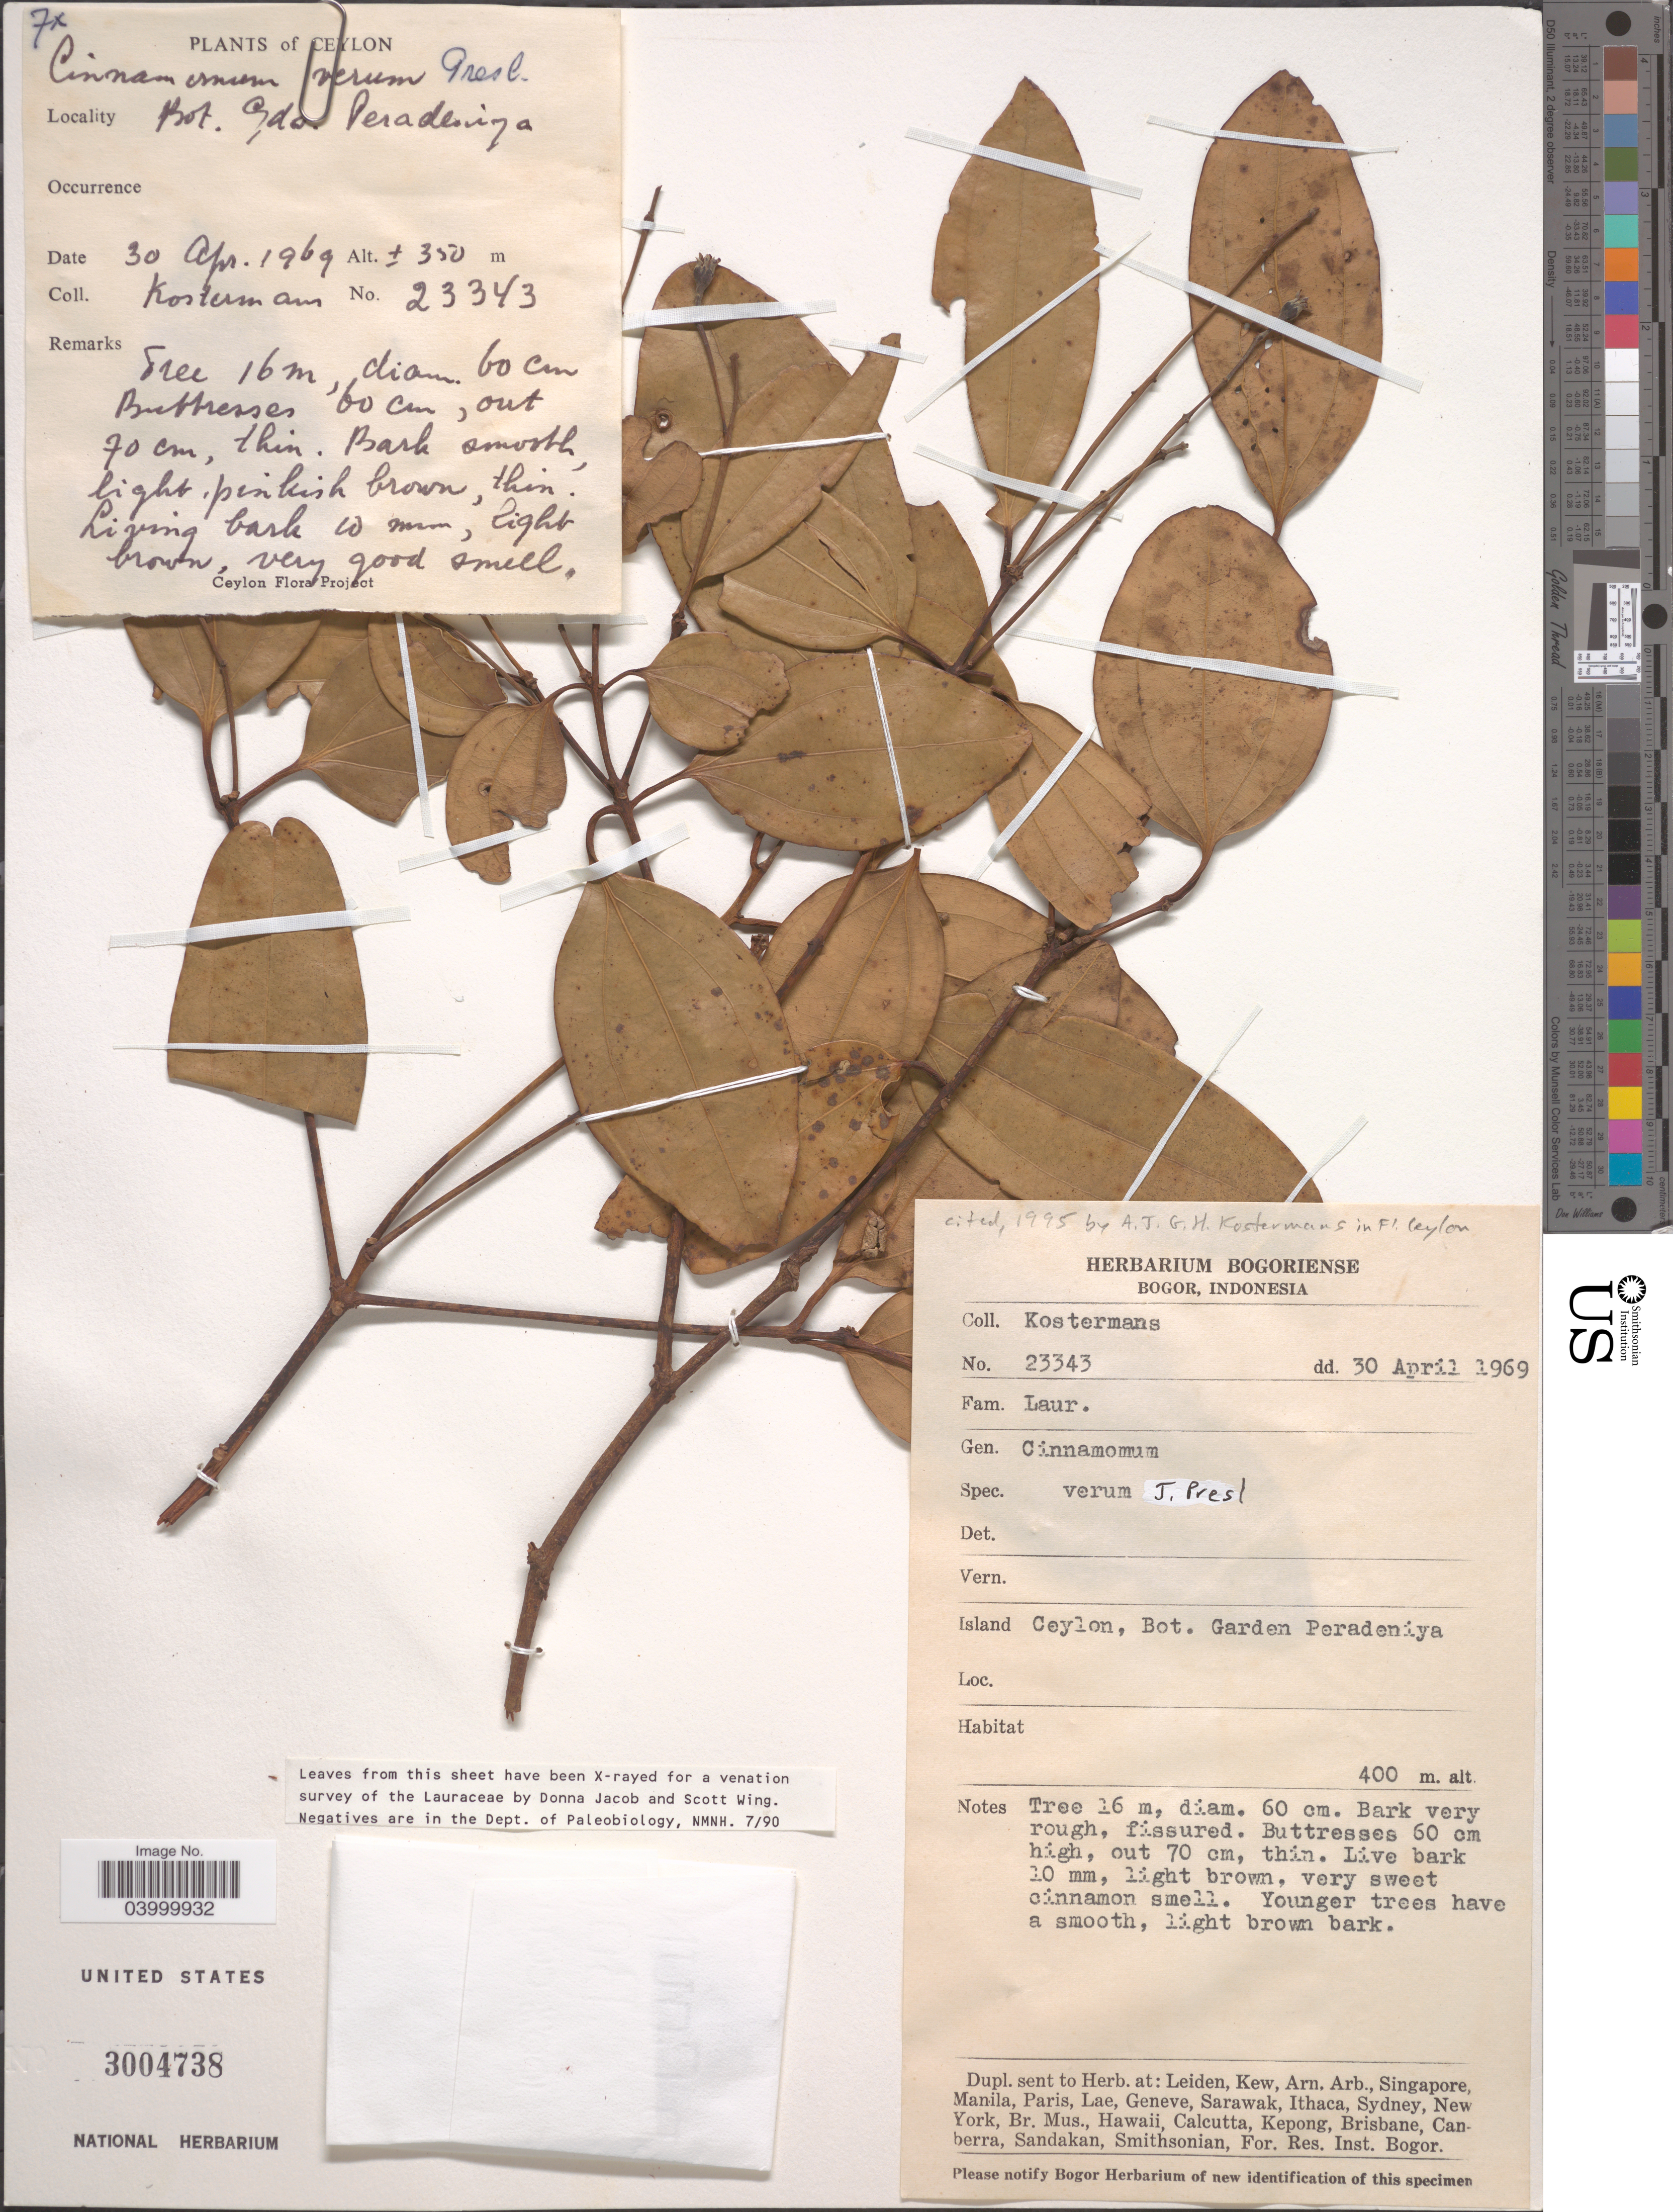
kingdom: Plantae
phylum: Tracheophyta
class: Magnoliopsida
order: Laurales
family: Lauraceae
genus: Cinnamomum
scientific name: Cinnamomum verum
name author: J. Presl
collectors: Kostermans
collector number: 23343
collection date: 1969-04-30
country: Sri Lanka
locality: Island Ceylon. Bot. Garden Peradeniya.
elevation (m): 400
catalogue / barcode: US 3004738